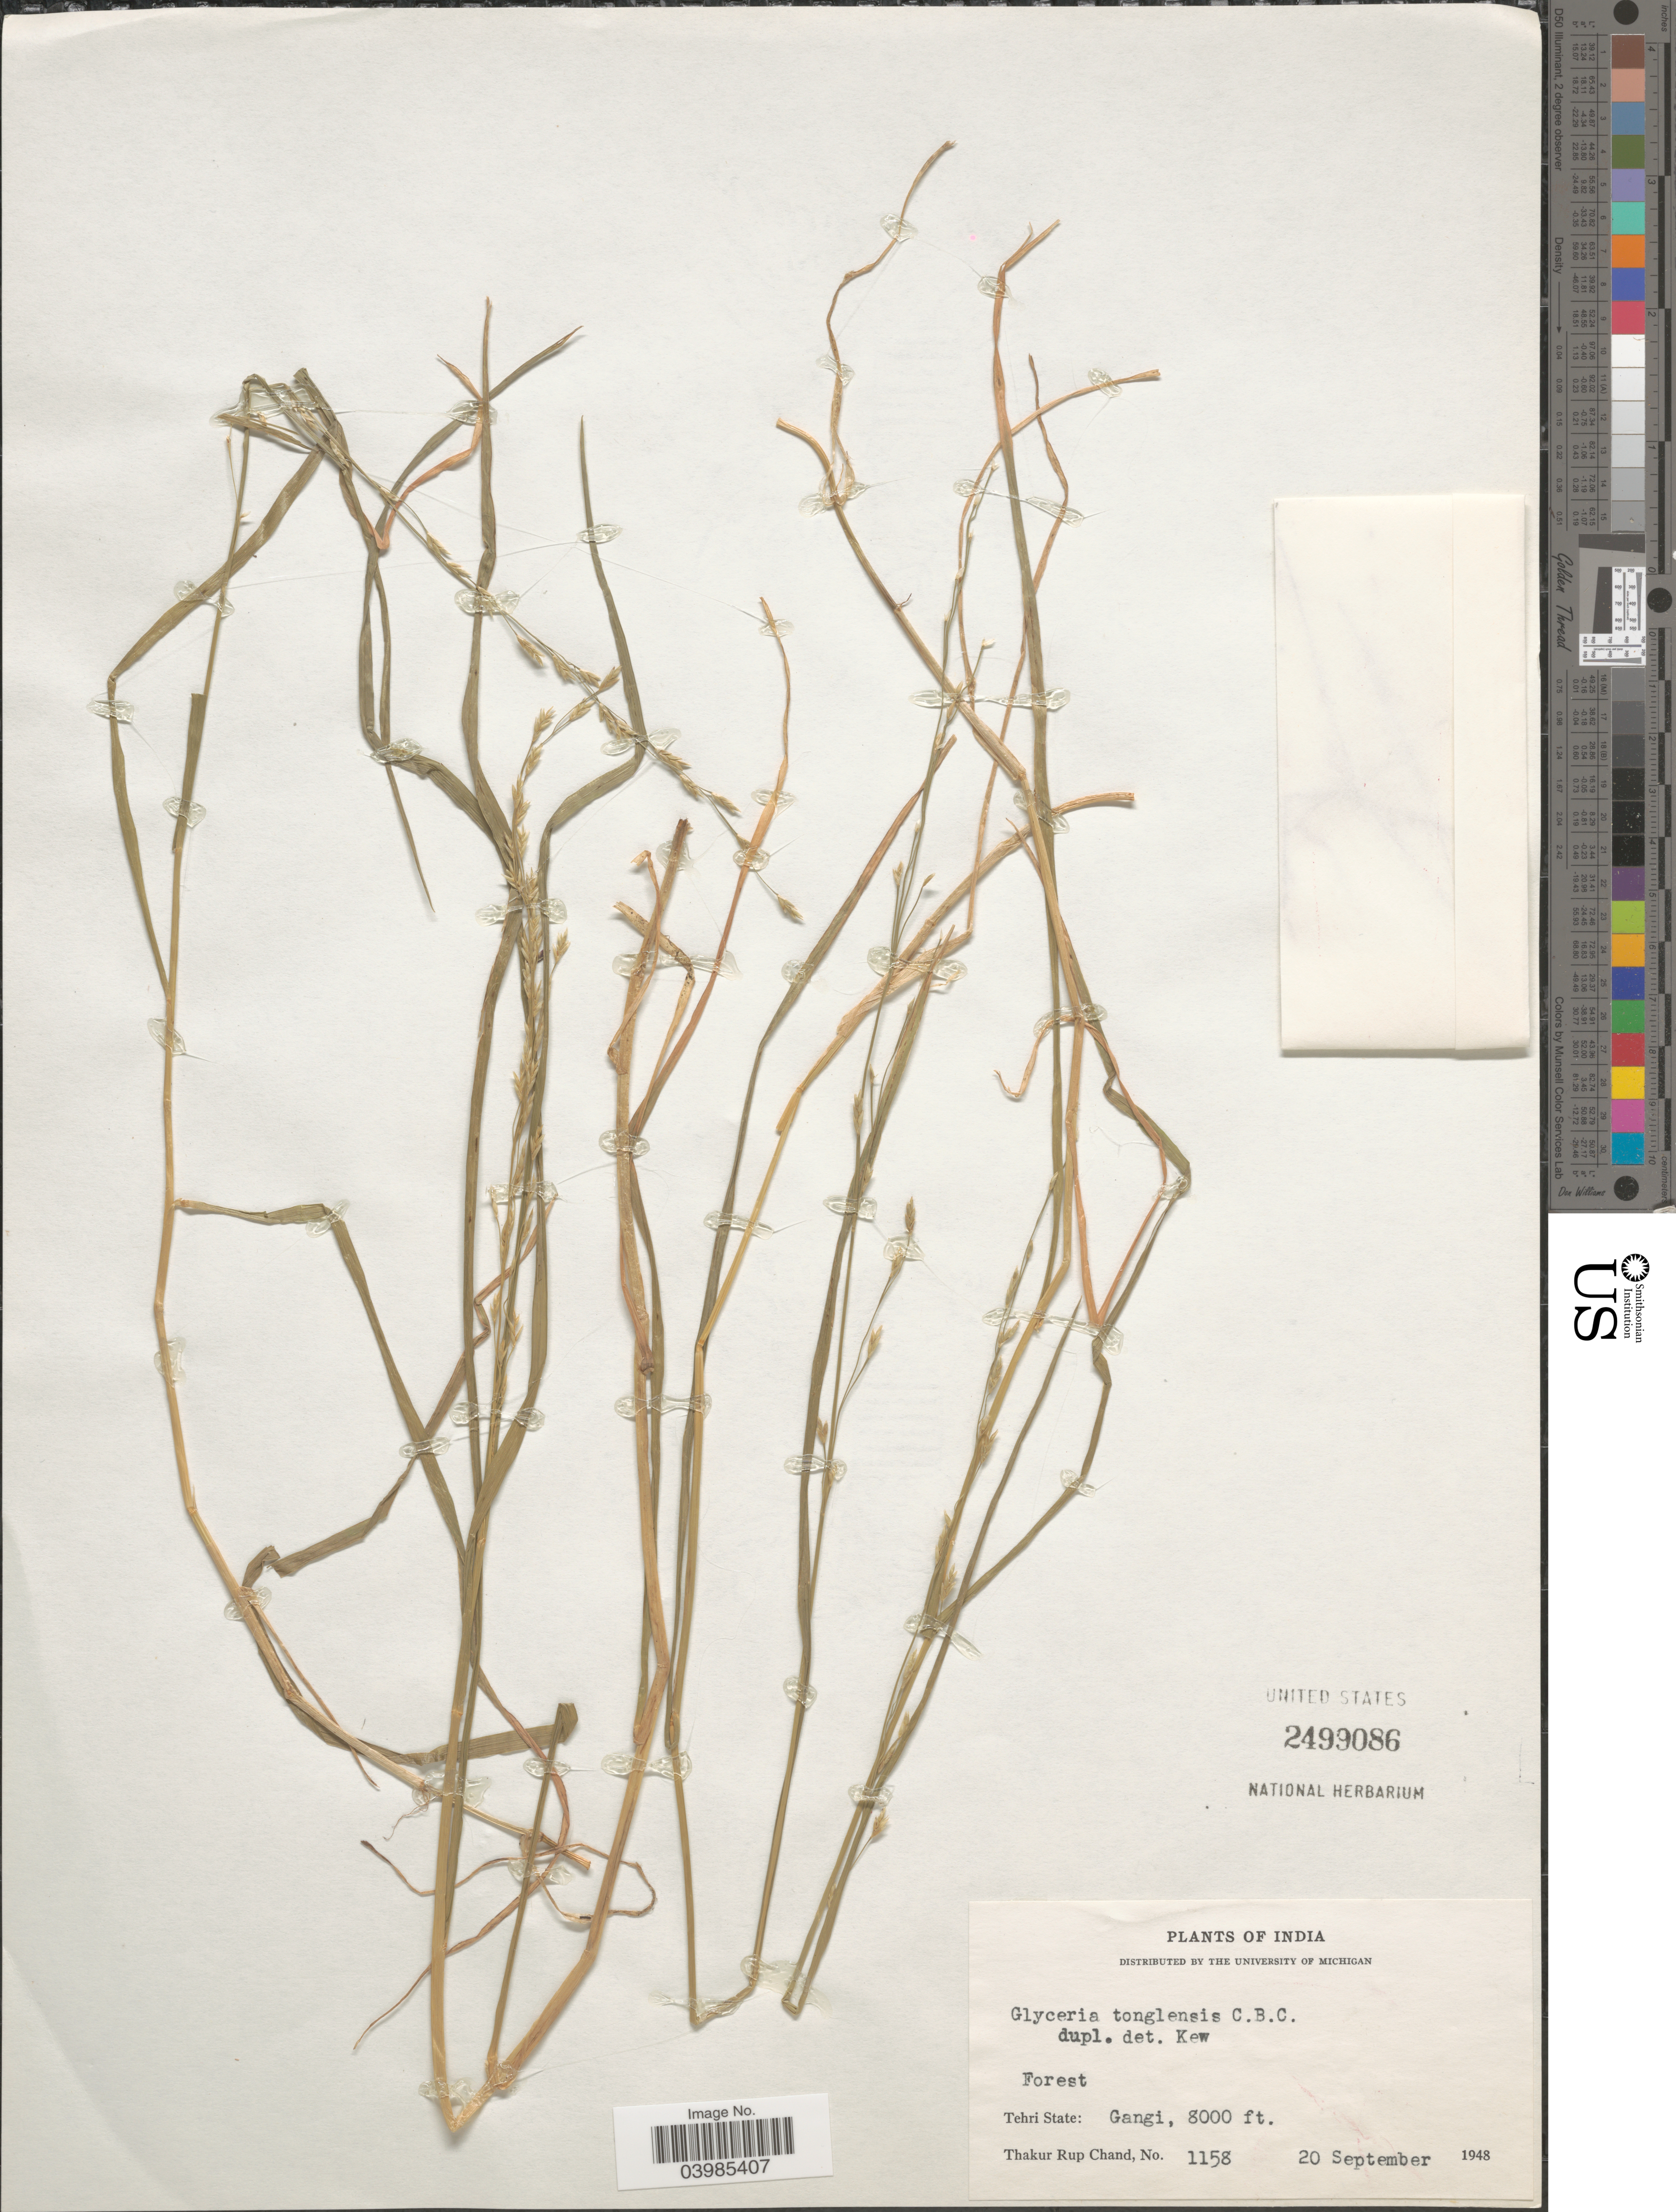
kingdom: Plantae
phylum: Tracheophyta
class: Liliopsida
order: Poales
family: Poaceae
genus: Glyceria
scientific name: Glyceria tonglensis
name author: C.B. Clarke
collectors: T. R. Chand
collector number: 1158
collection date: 1948-09-20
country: India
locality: Tehri State: Gangi.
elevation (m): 2438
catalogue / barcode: US 2499086